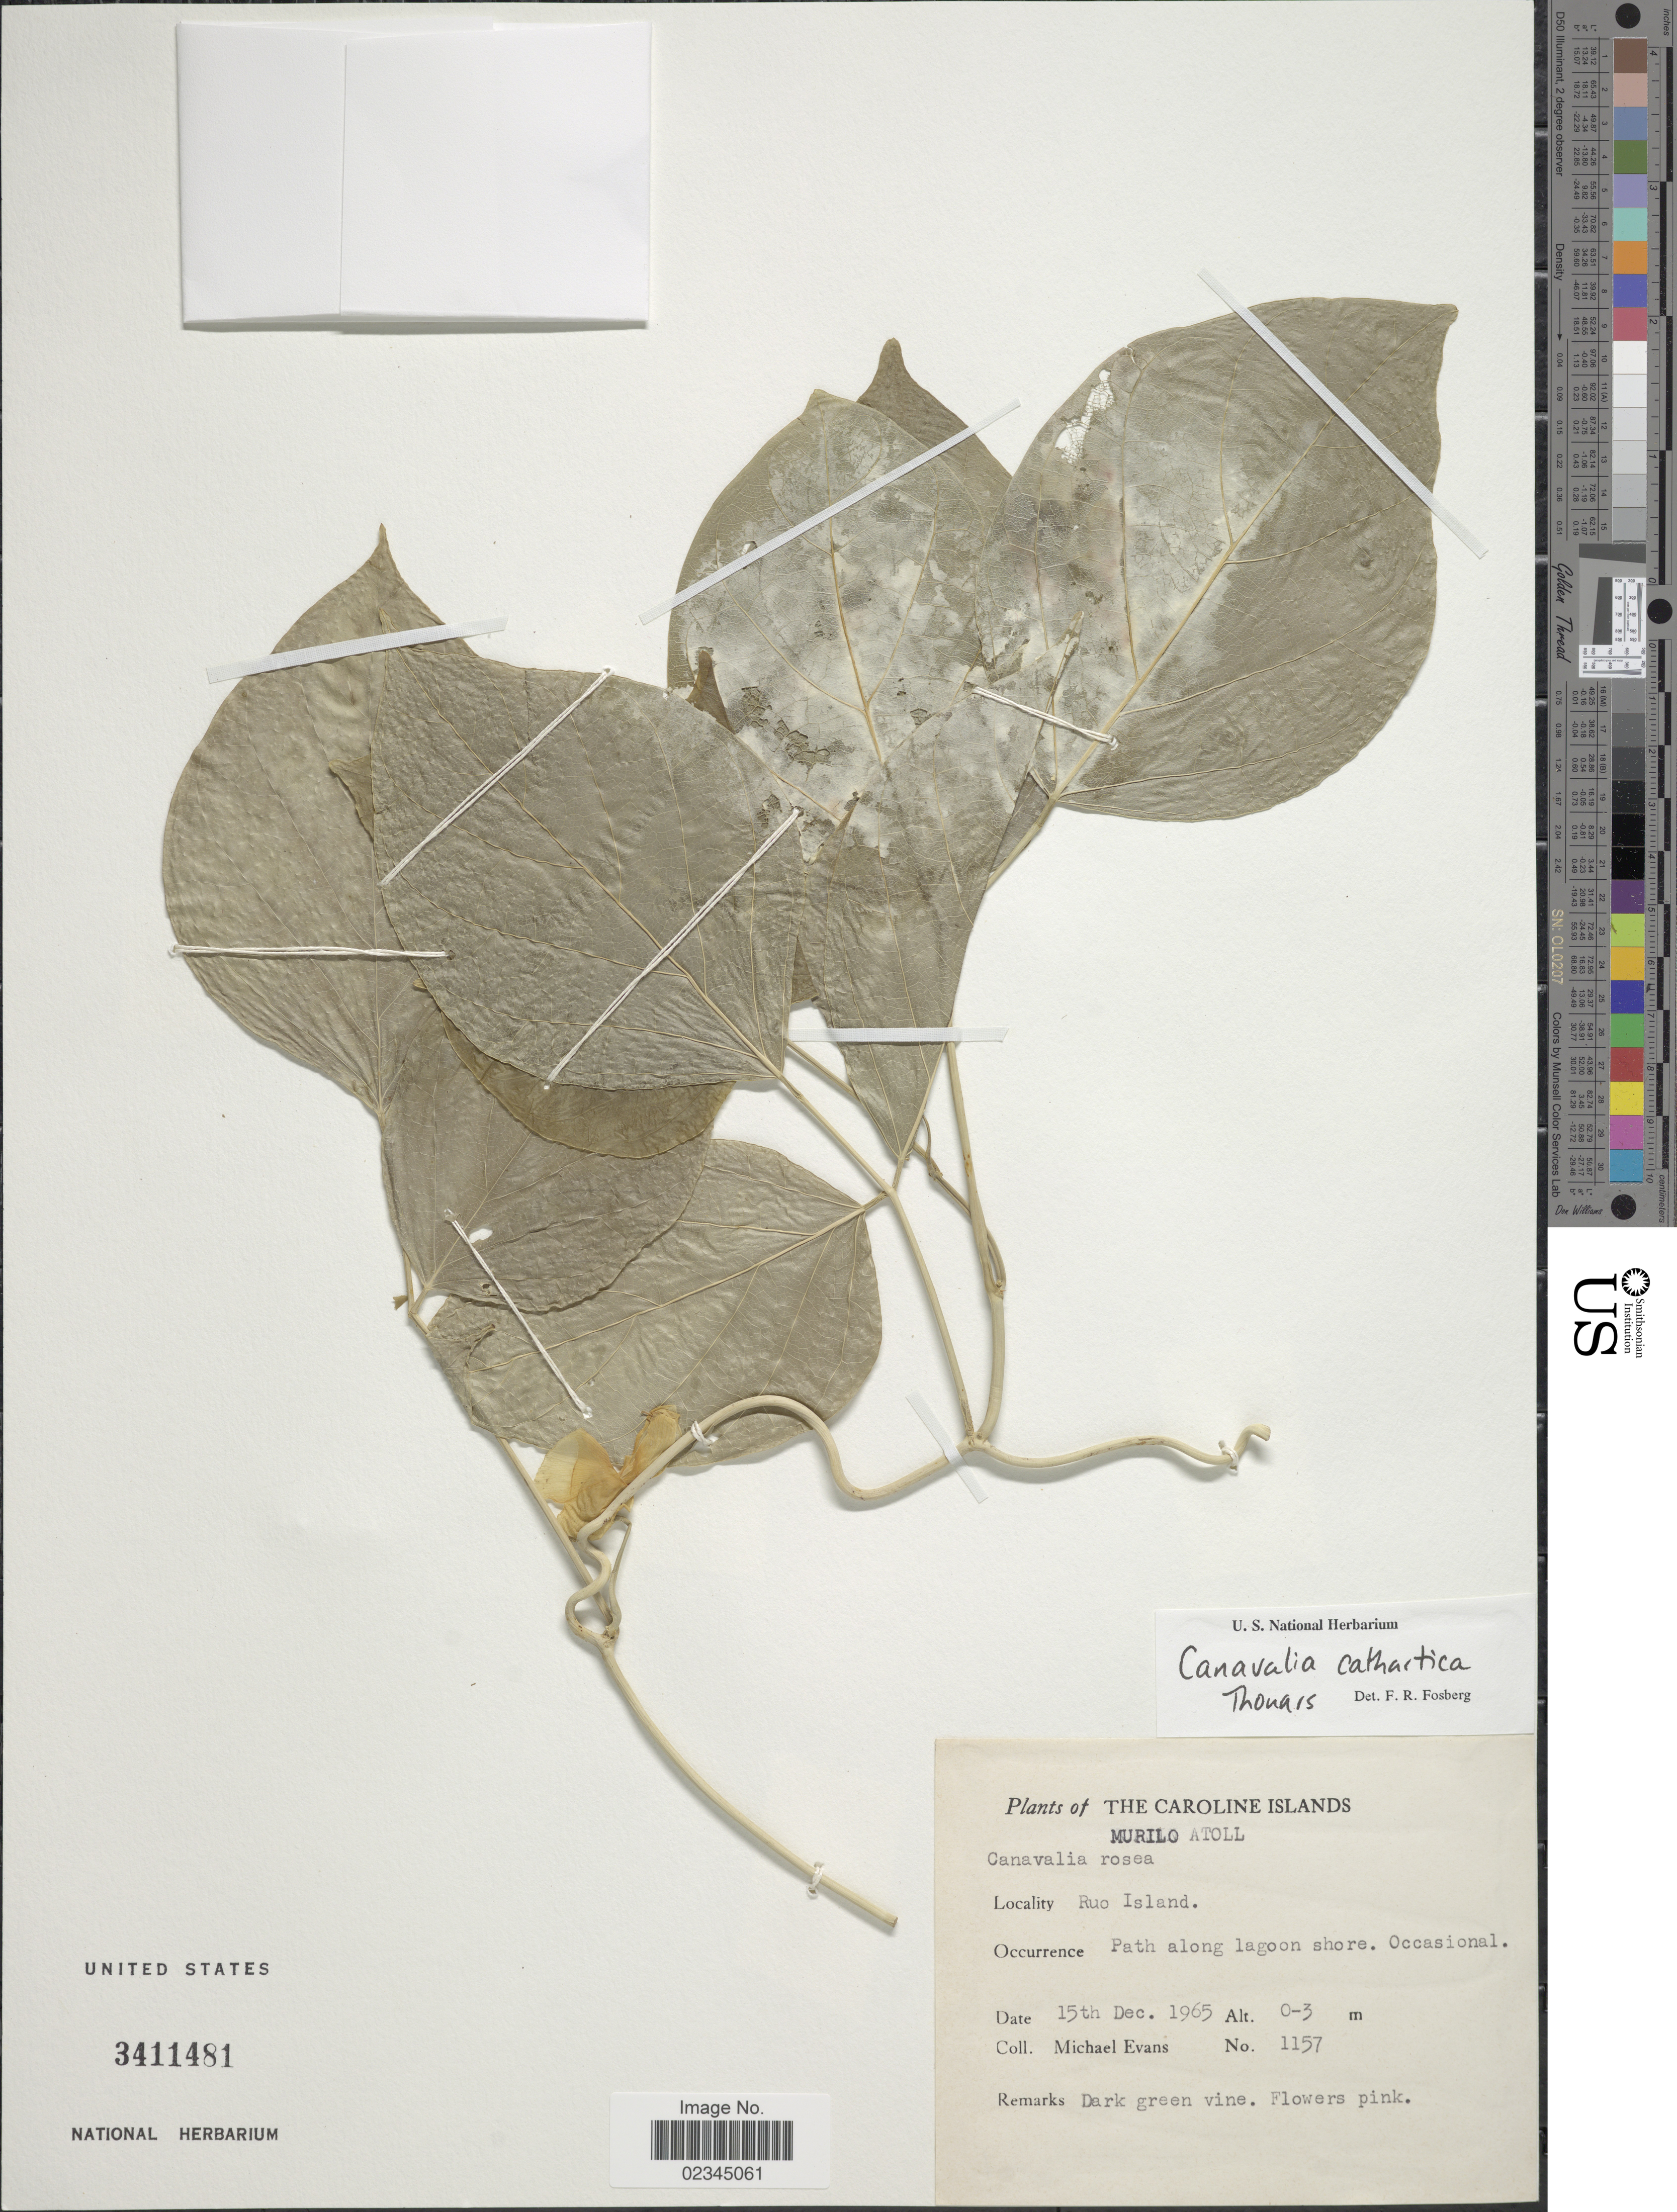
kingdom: Plantae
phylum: Tracheophyta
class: Magnoliopsida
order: Fabales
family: Fabaceae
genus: Canavalia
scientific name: Canavalia cathartica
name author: Thouars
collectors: M. Evans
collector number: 1157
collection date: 1965-12-15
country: Micronesia, Federated States of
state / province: Truk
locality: The Caroline Islands. Ruo Island. Path along lagoon shore. Occasional.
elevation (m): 0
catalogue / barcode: US 3411481